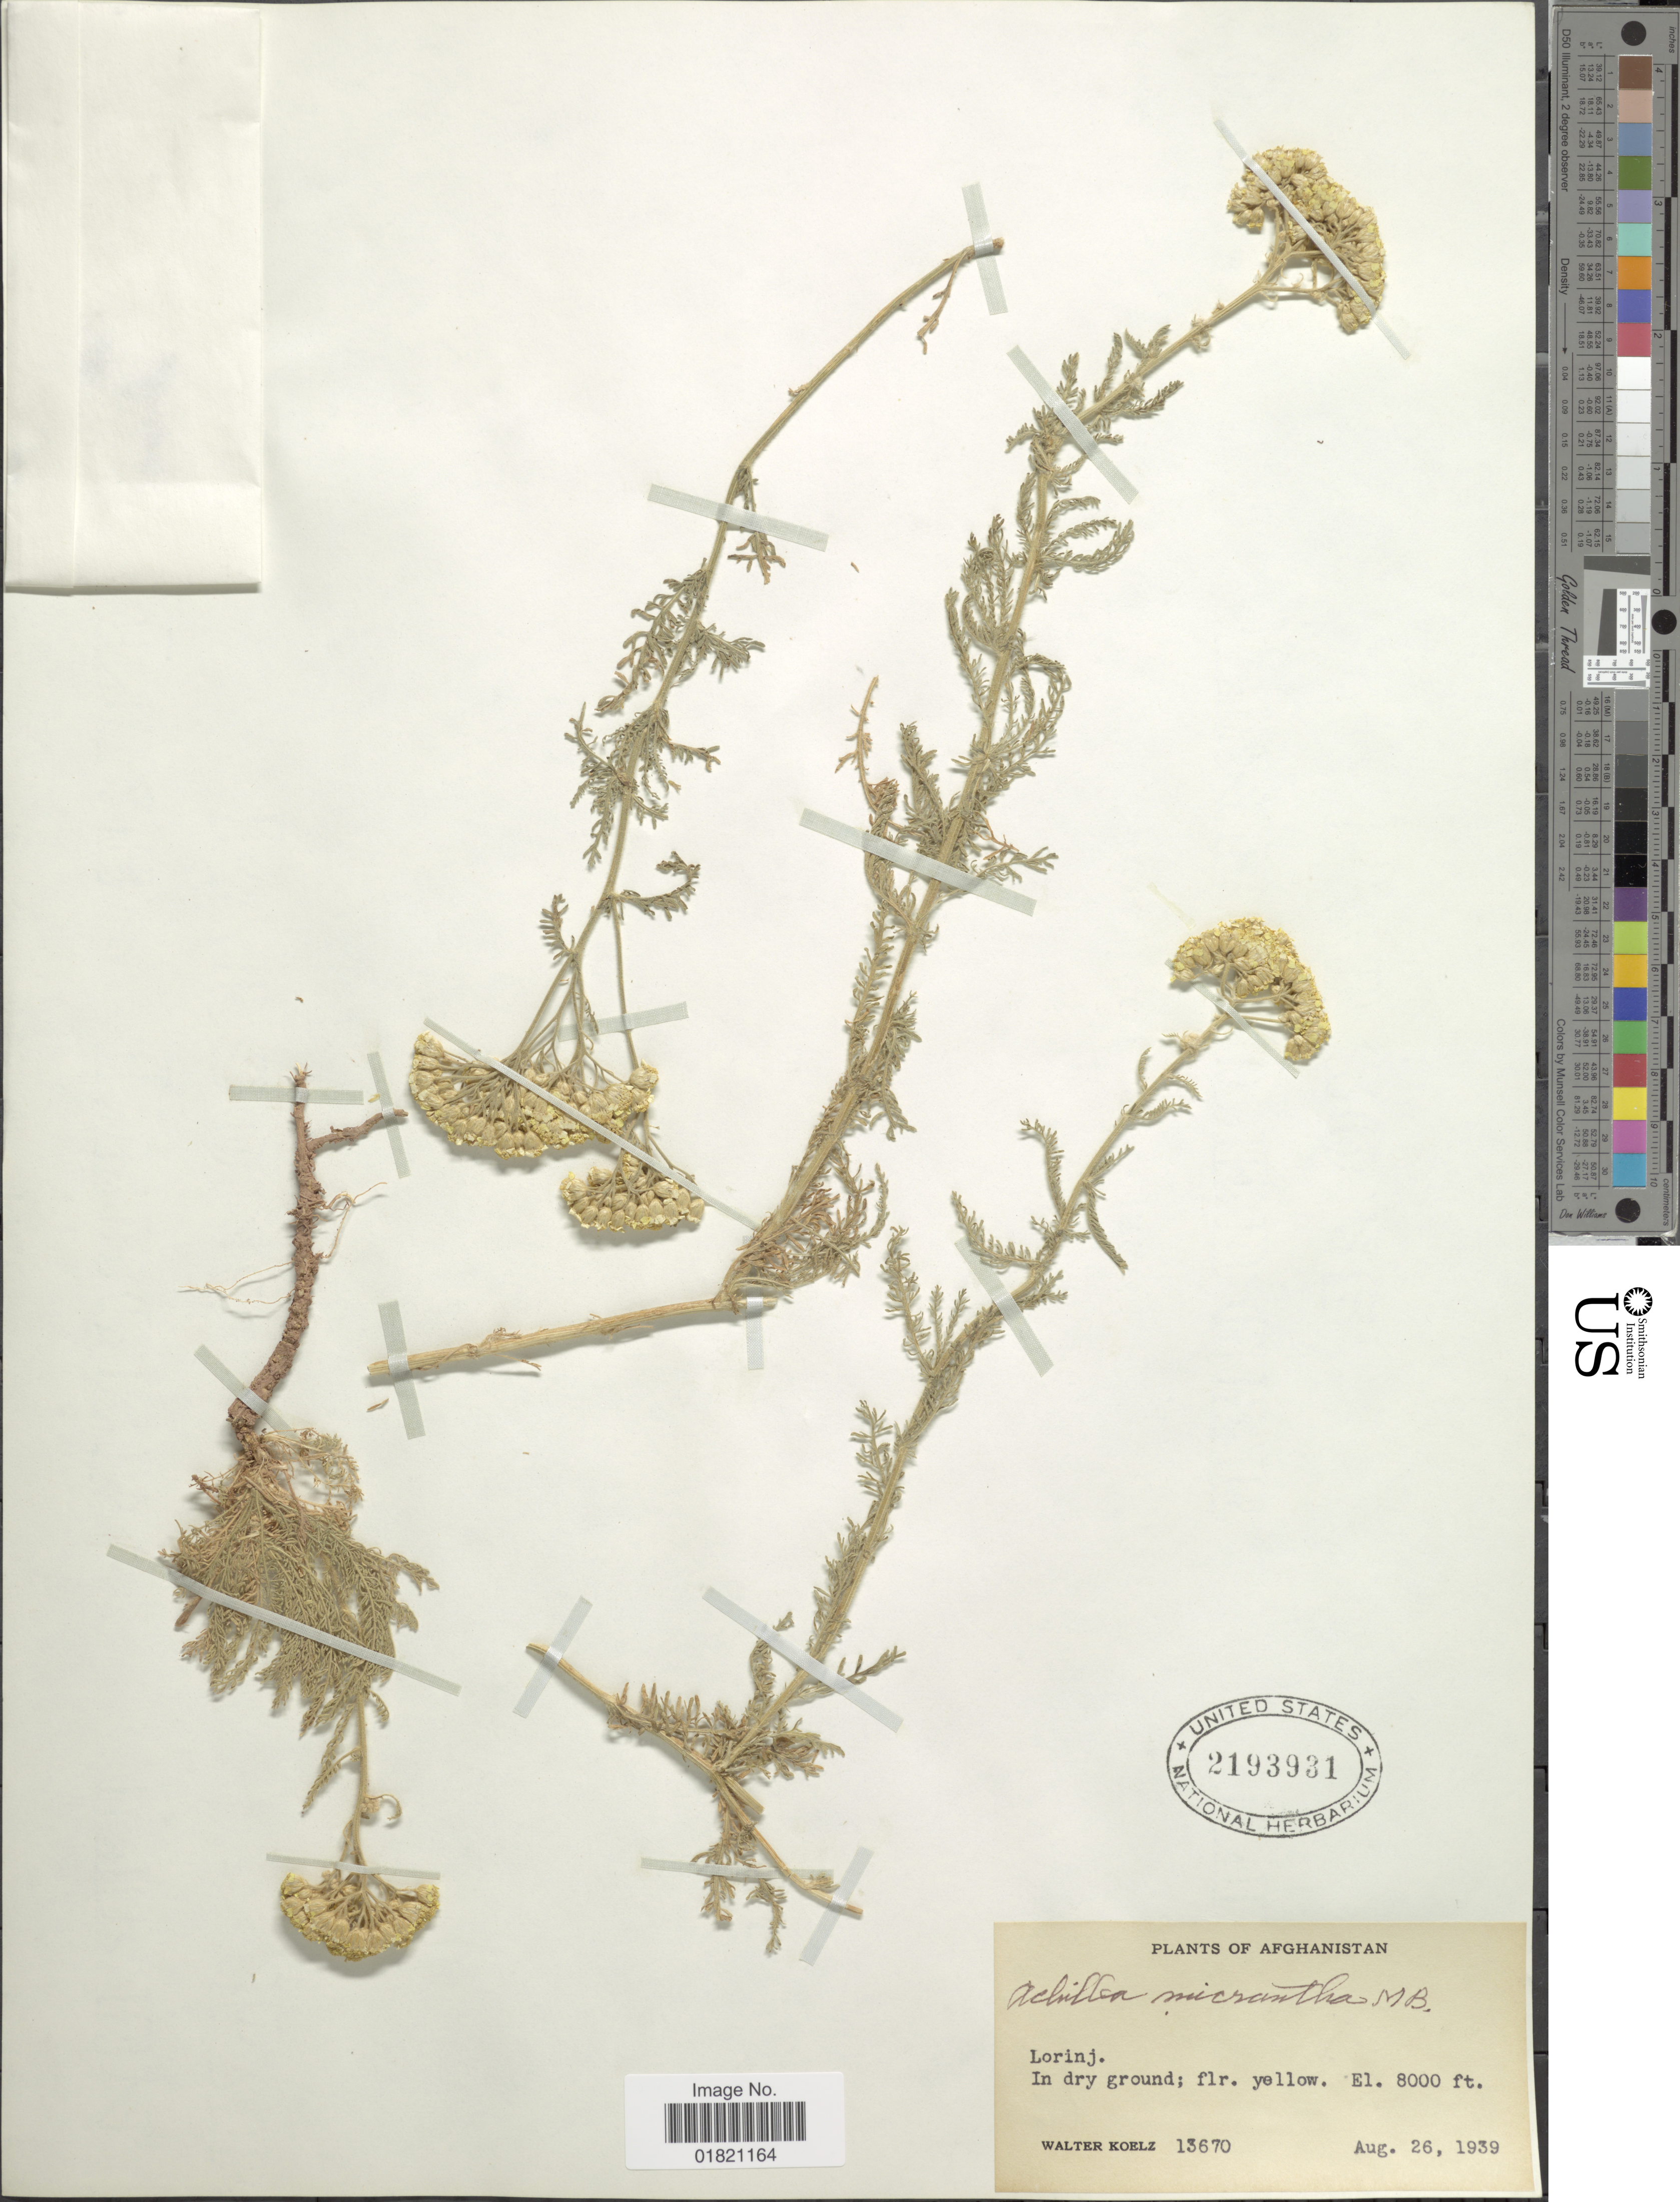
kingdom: Plantae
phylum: Tracheophyta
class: Magnoliopsida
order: Asterales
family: Asteraceae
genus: Achillea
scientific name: Achillea micrantha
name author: M. Bieb.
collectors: W. N. Koelz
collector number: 13670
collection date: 1939-08-26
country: Afghanistan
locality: Lorinj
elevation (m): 2438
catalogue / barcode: US 2193931